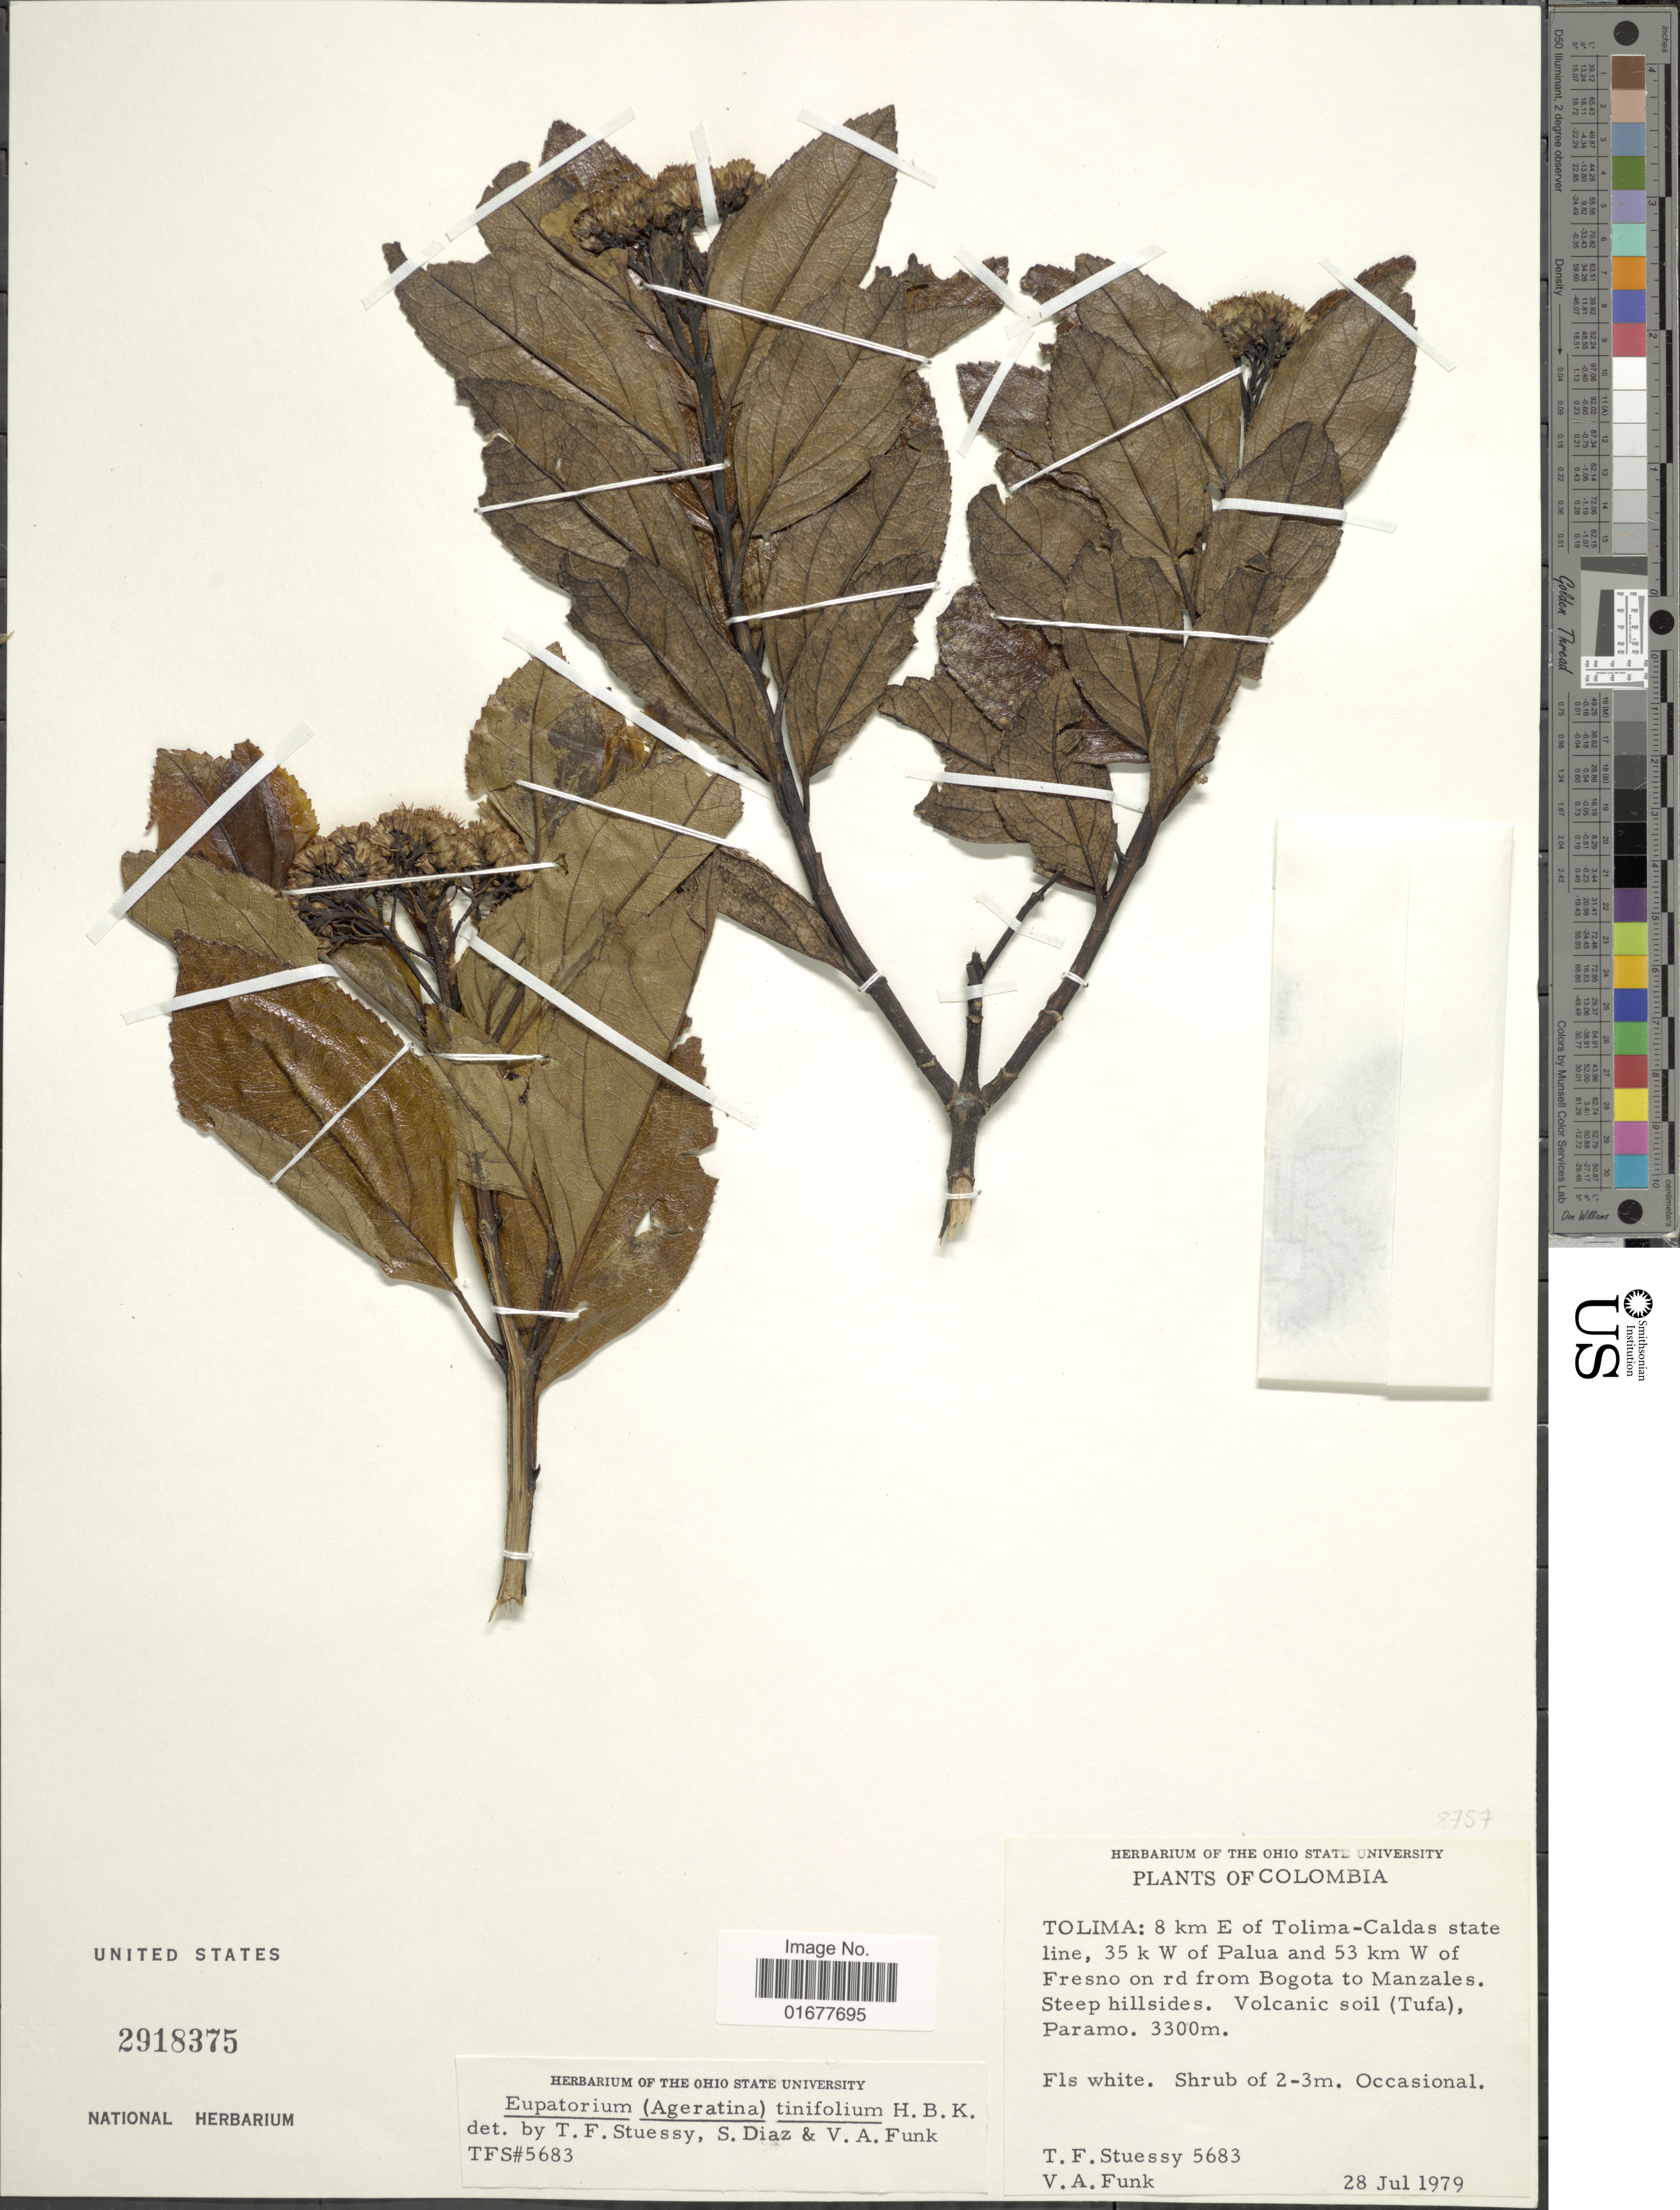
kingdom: Plantae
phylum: Tracheophyta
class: Magnoliopsida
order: Asterales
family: Asteraceae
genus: Ageratina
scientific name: Ageratina tinifolia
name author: (Kunth) R.M. King & H. Rob.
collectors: T. Stuessy & V. Funk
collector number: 5683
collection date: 1979-07-28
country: Colombia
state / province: Tolima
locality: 8 km E of Tolima-Caldas state line, 35 k W of Palua and 53 km W of Fresno on rd from Bogota to Manzales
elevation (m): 3300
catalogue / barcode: US 2918375